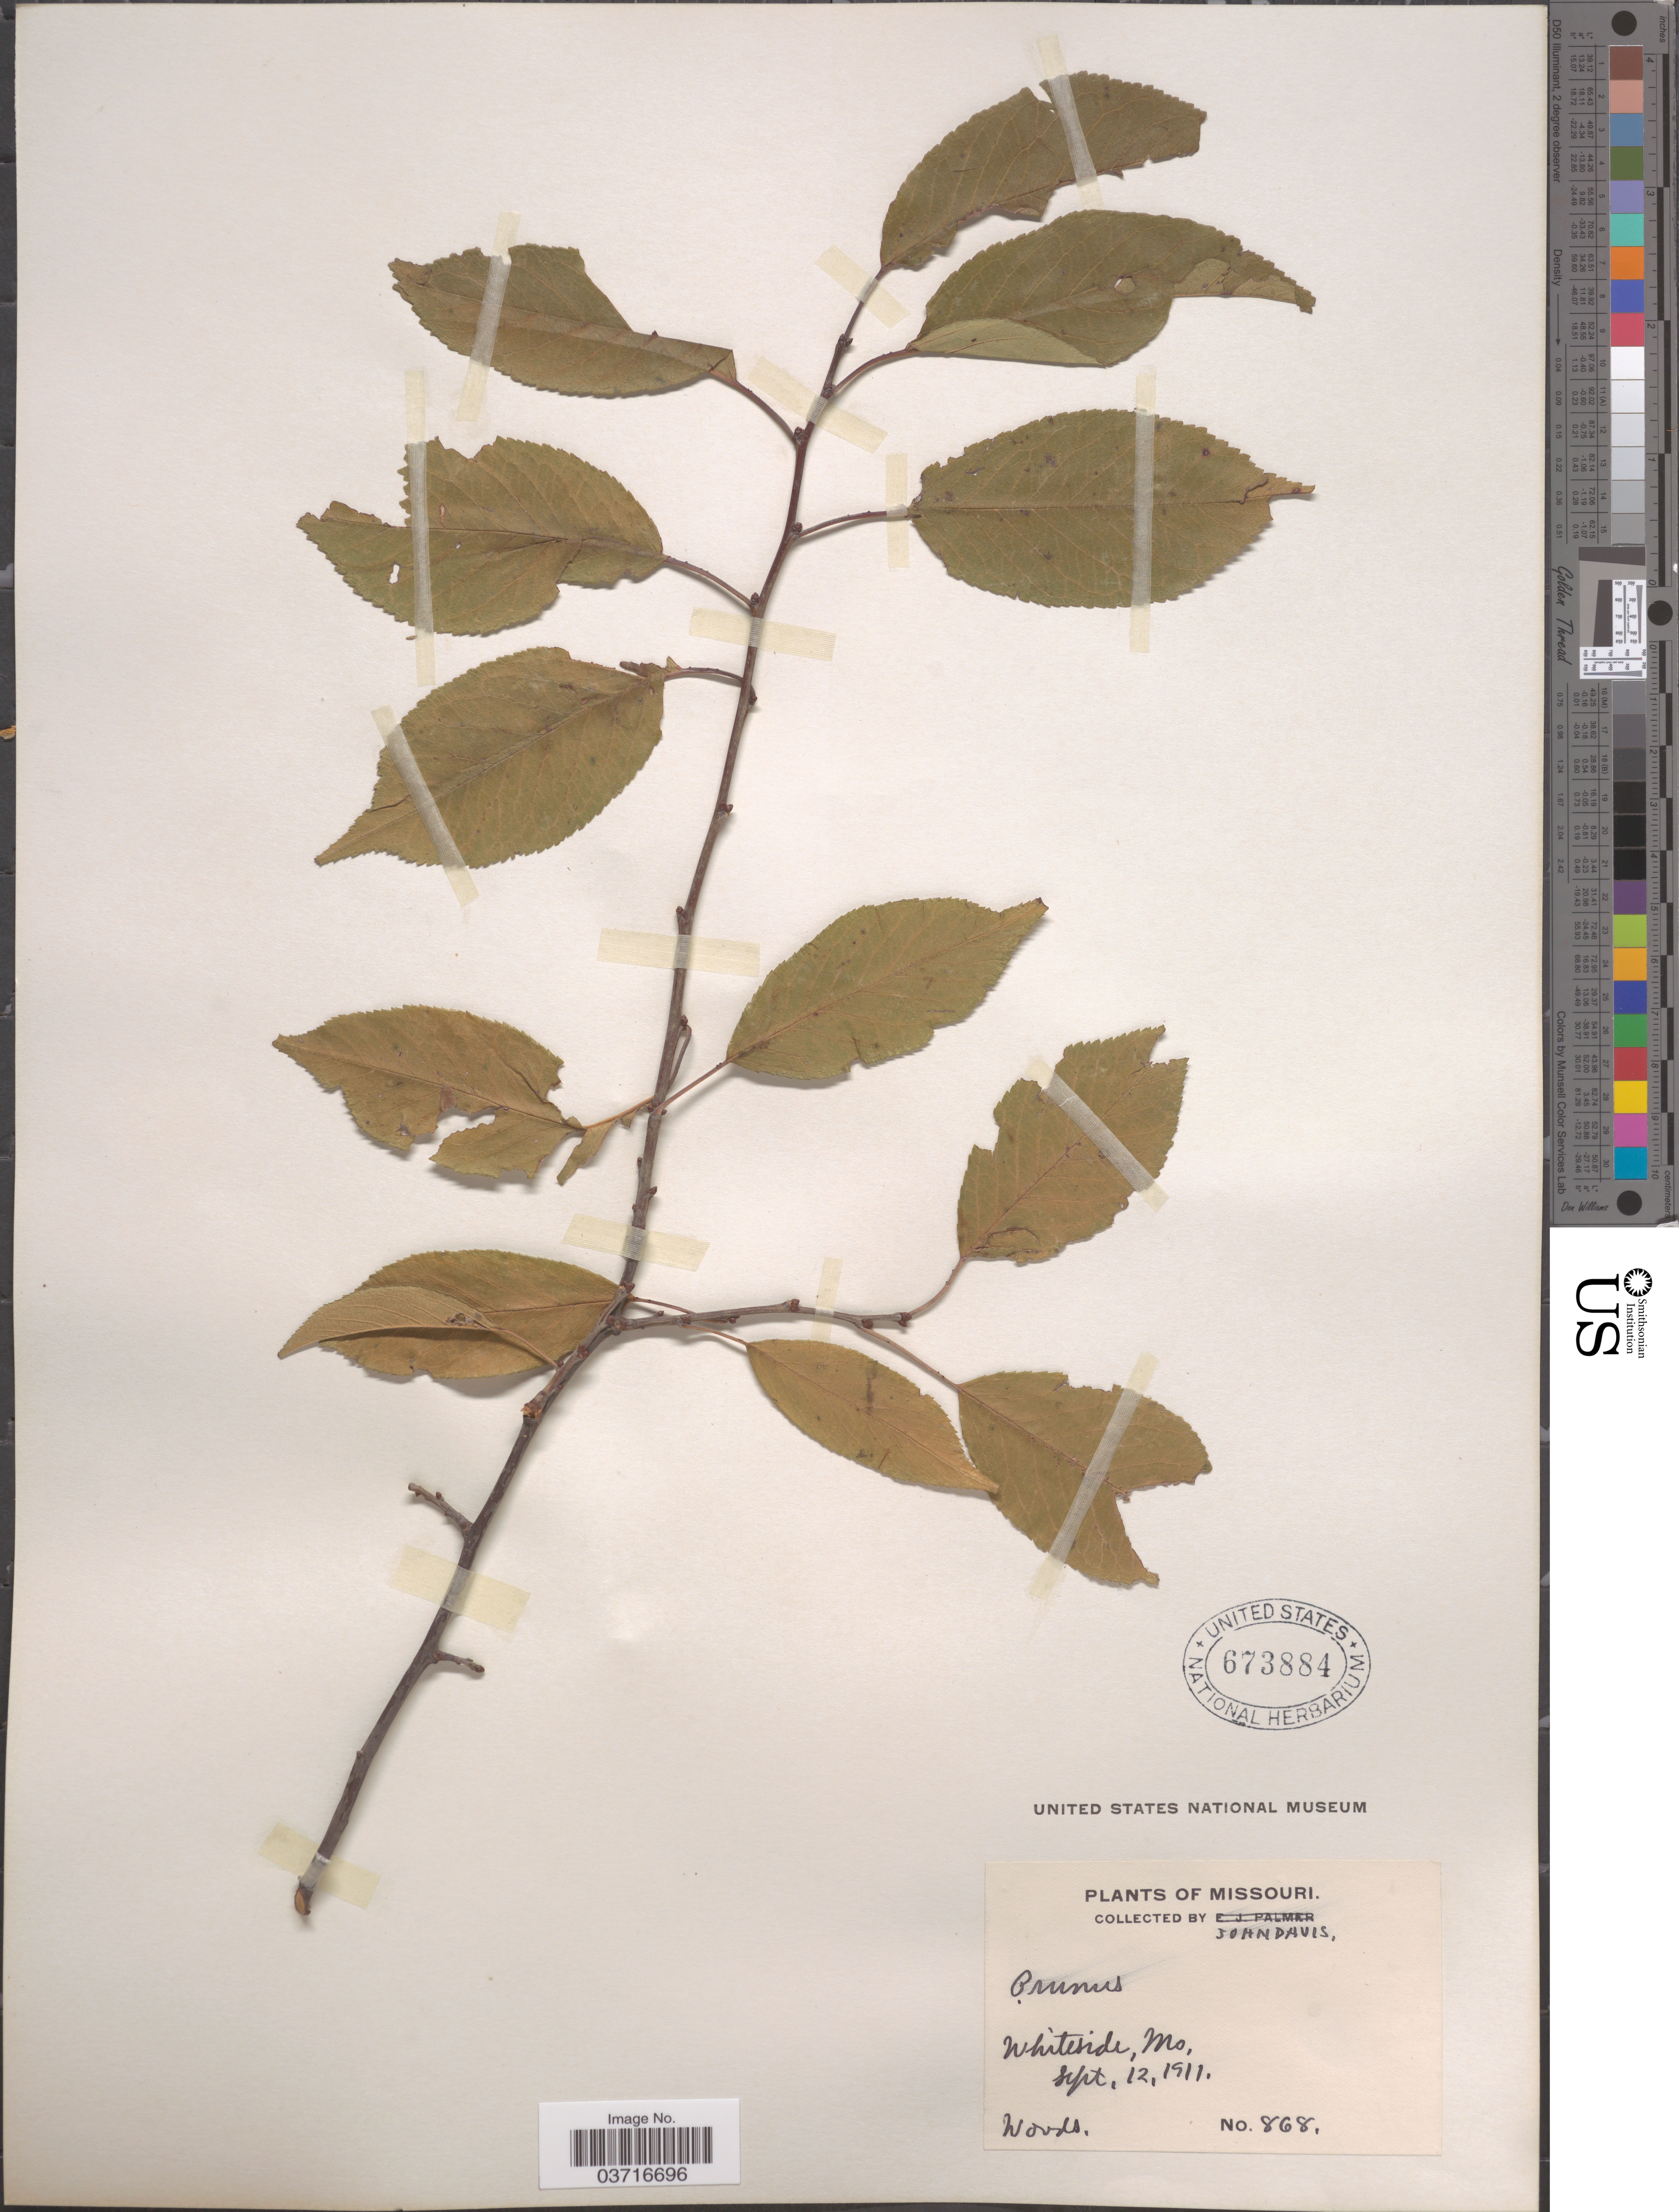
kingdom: Plantae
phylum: Tracheophyta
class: Magnoliopsida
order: Rosales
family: Rosaceae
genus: Prunus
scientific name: Prunus sp.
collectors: J. Davis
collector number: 868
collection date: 1911-09-12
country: United States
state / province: Missouri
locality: Whiteside.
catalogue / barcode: US 673884